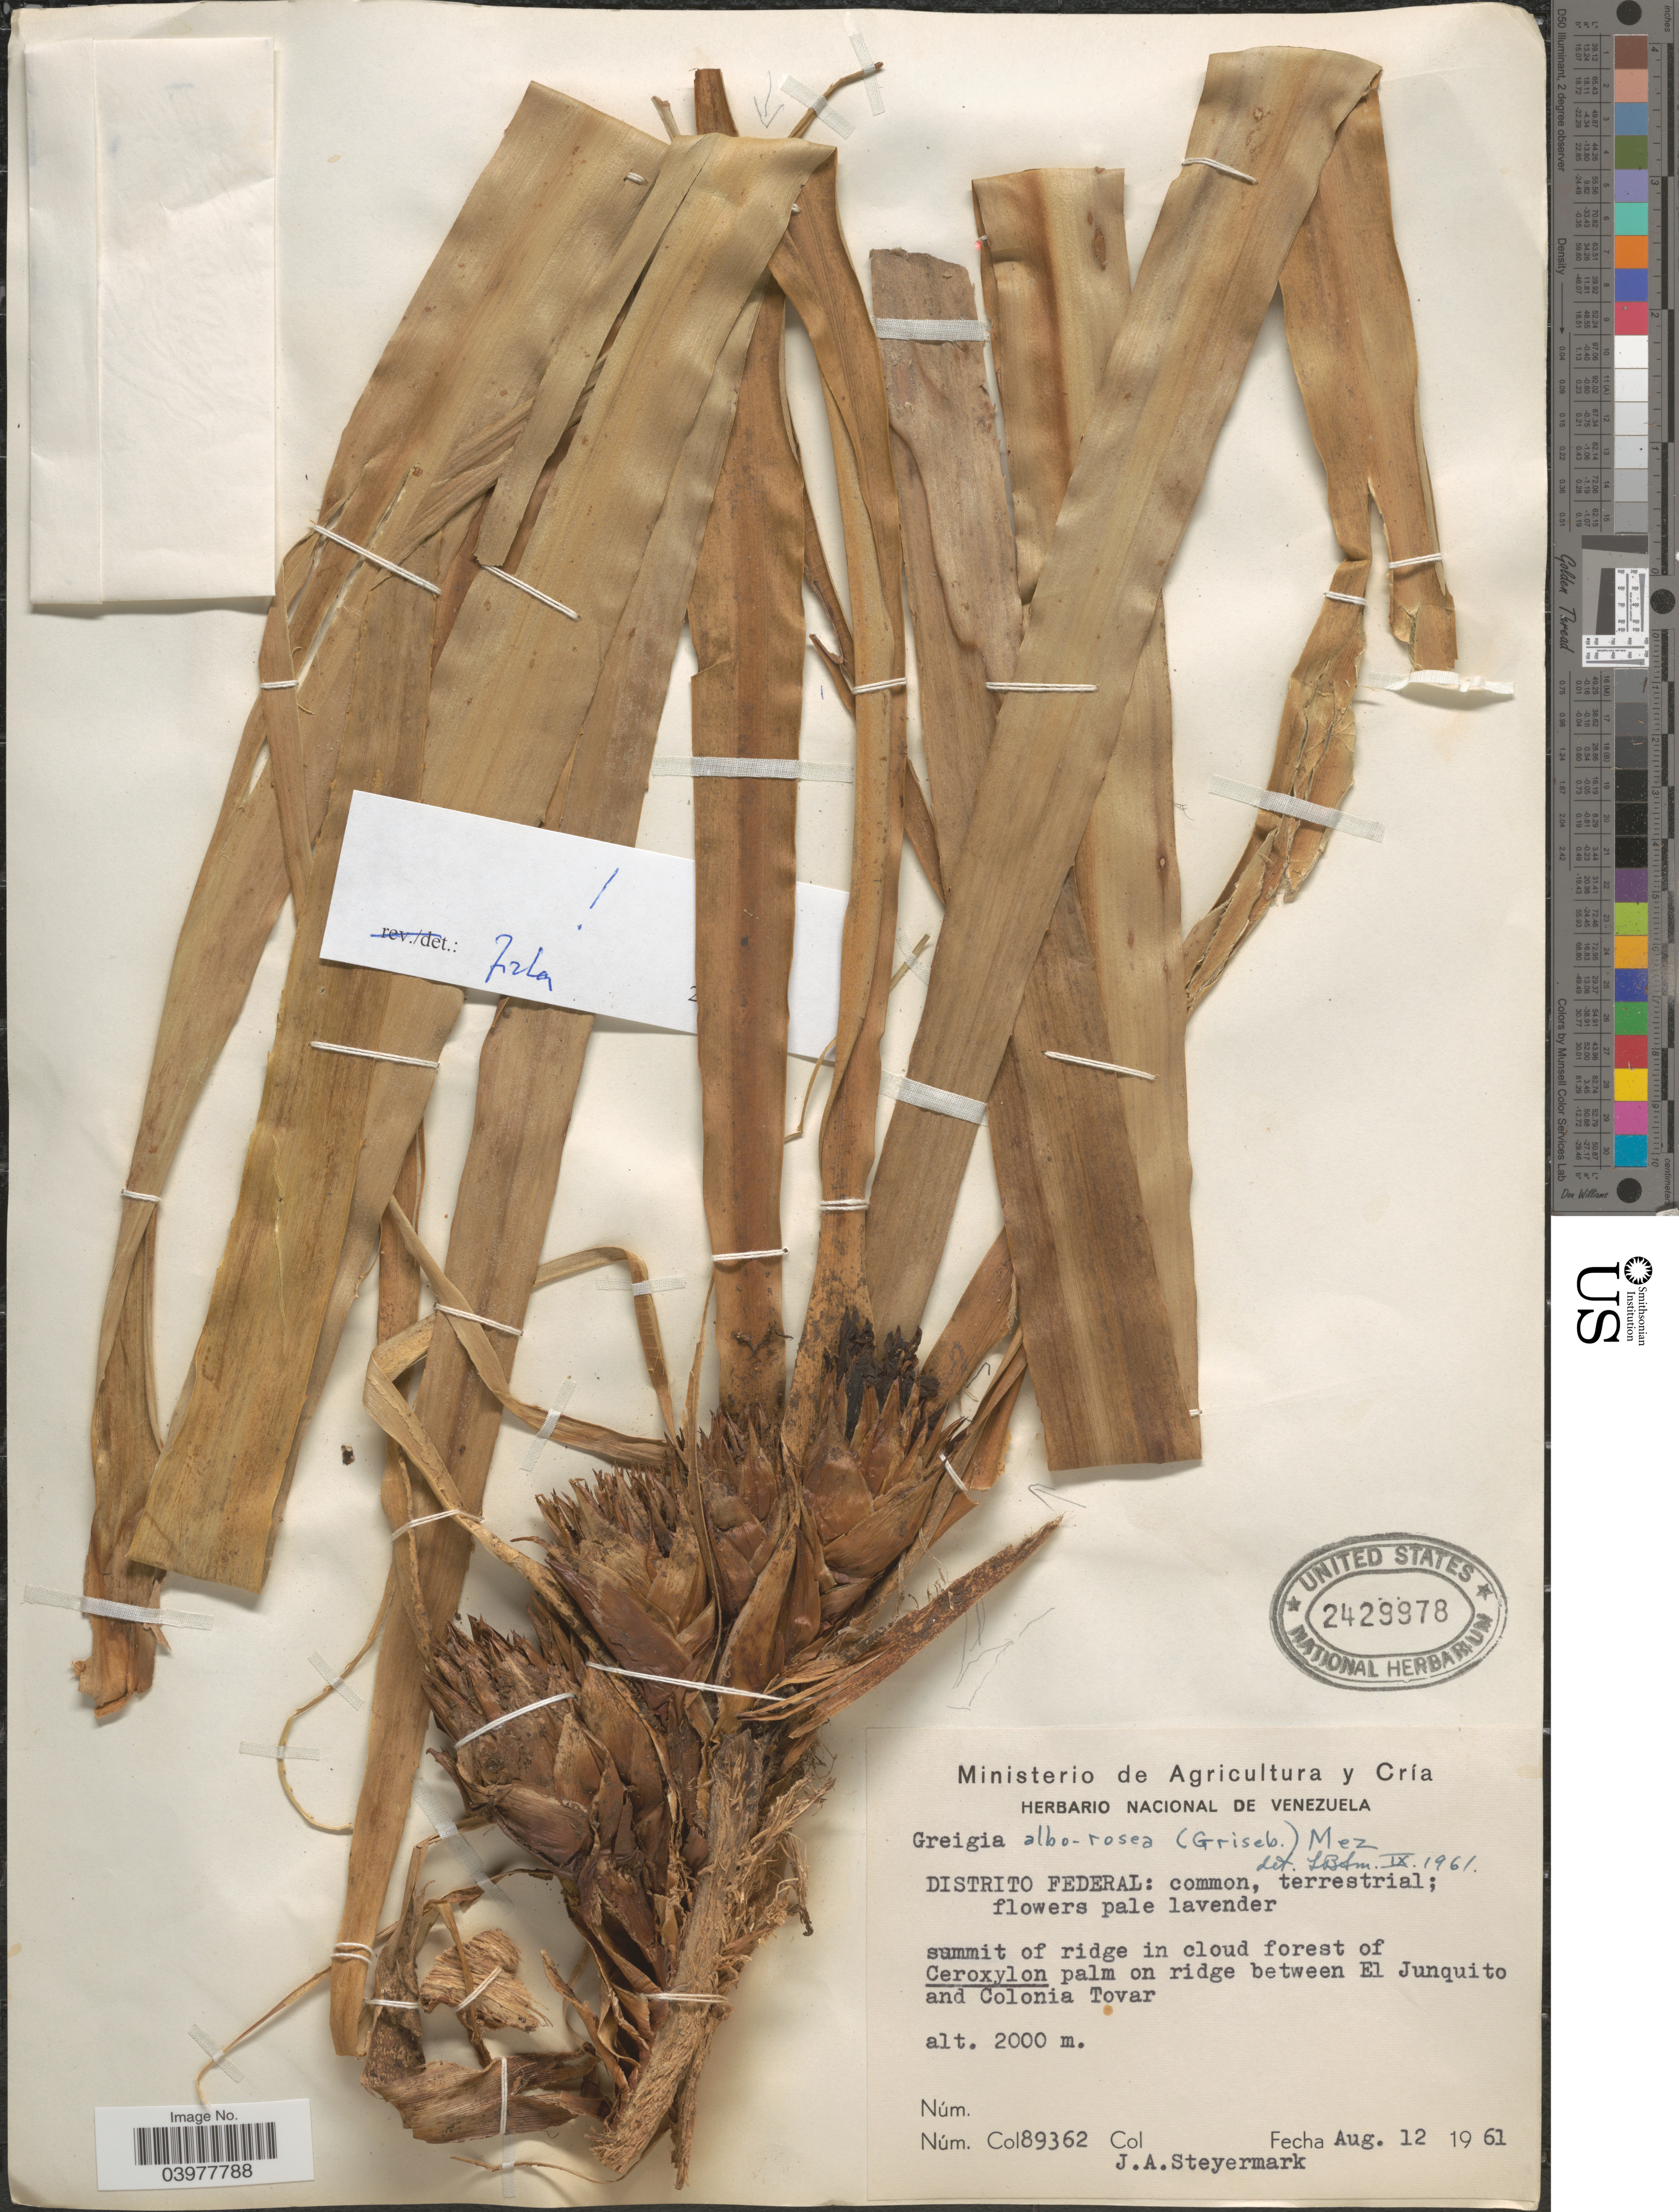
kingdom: Plantae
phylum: Tracheophyta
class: Liliopsida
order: Poales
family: Bromeliaceae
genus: Greigia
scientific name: Greigia alborosea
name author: Mez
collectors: J. Steyermark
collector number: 89362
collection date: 1961-08-12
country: Venezuela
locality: Distrito Federal. Summit of ridge in cloud forest of Ceroxylon palm on ridge between El Junquito and Colonia Tovar.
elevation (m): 2000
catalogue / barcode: US 2429978